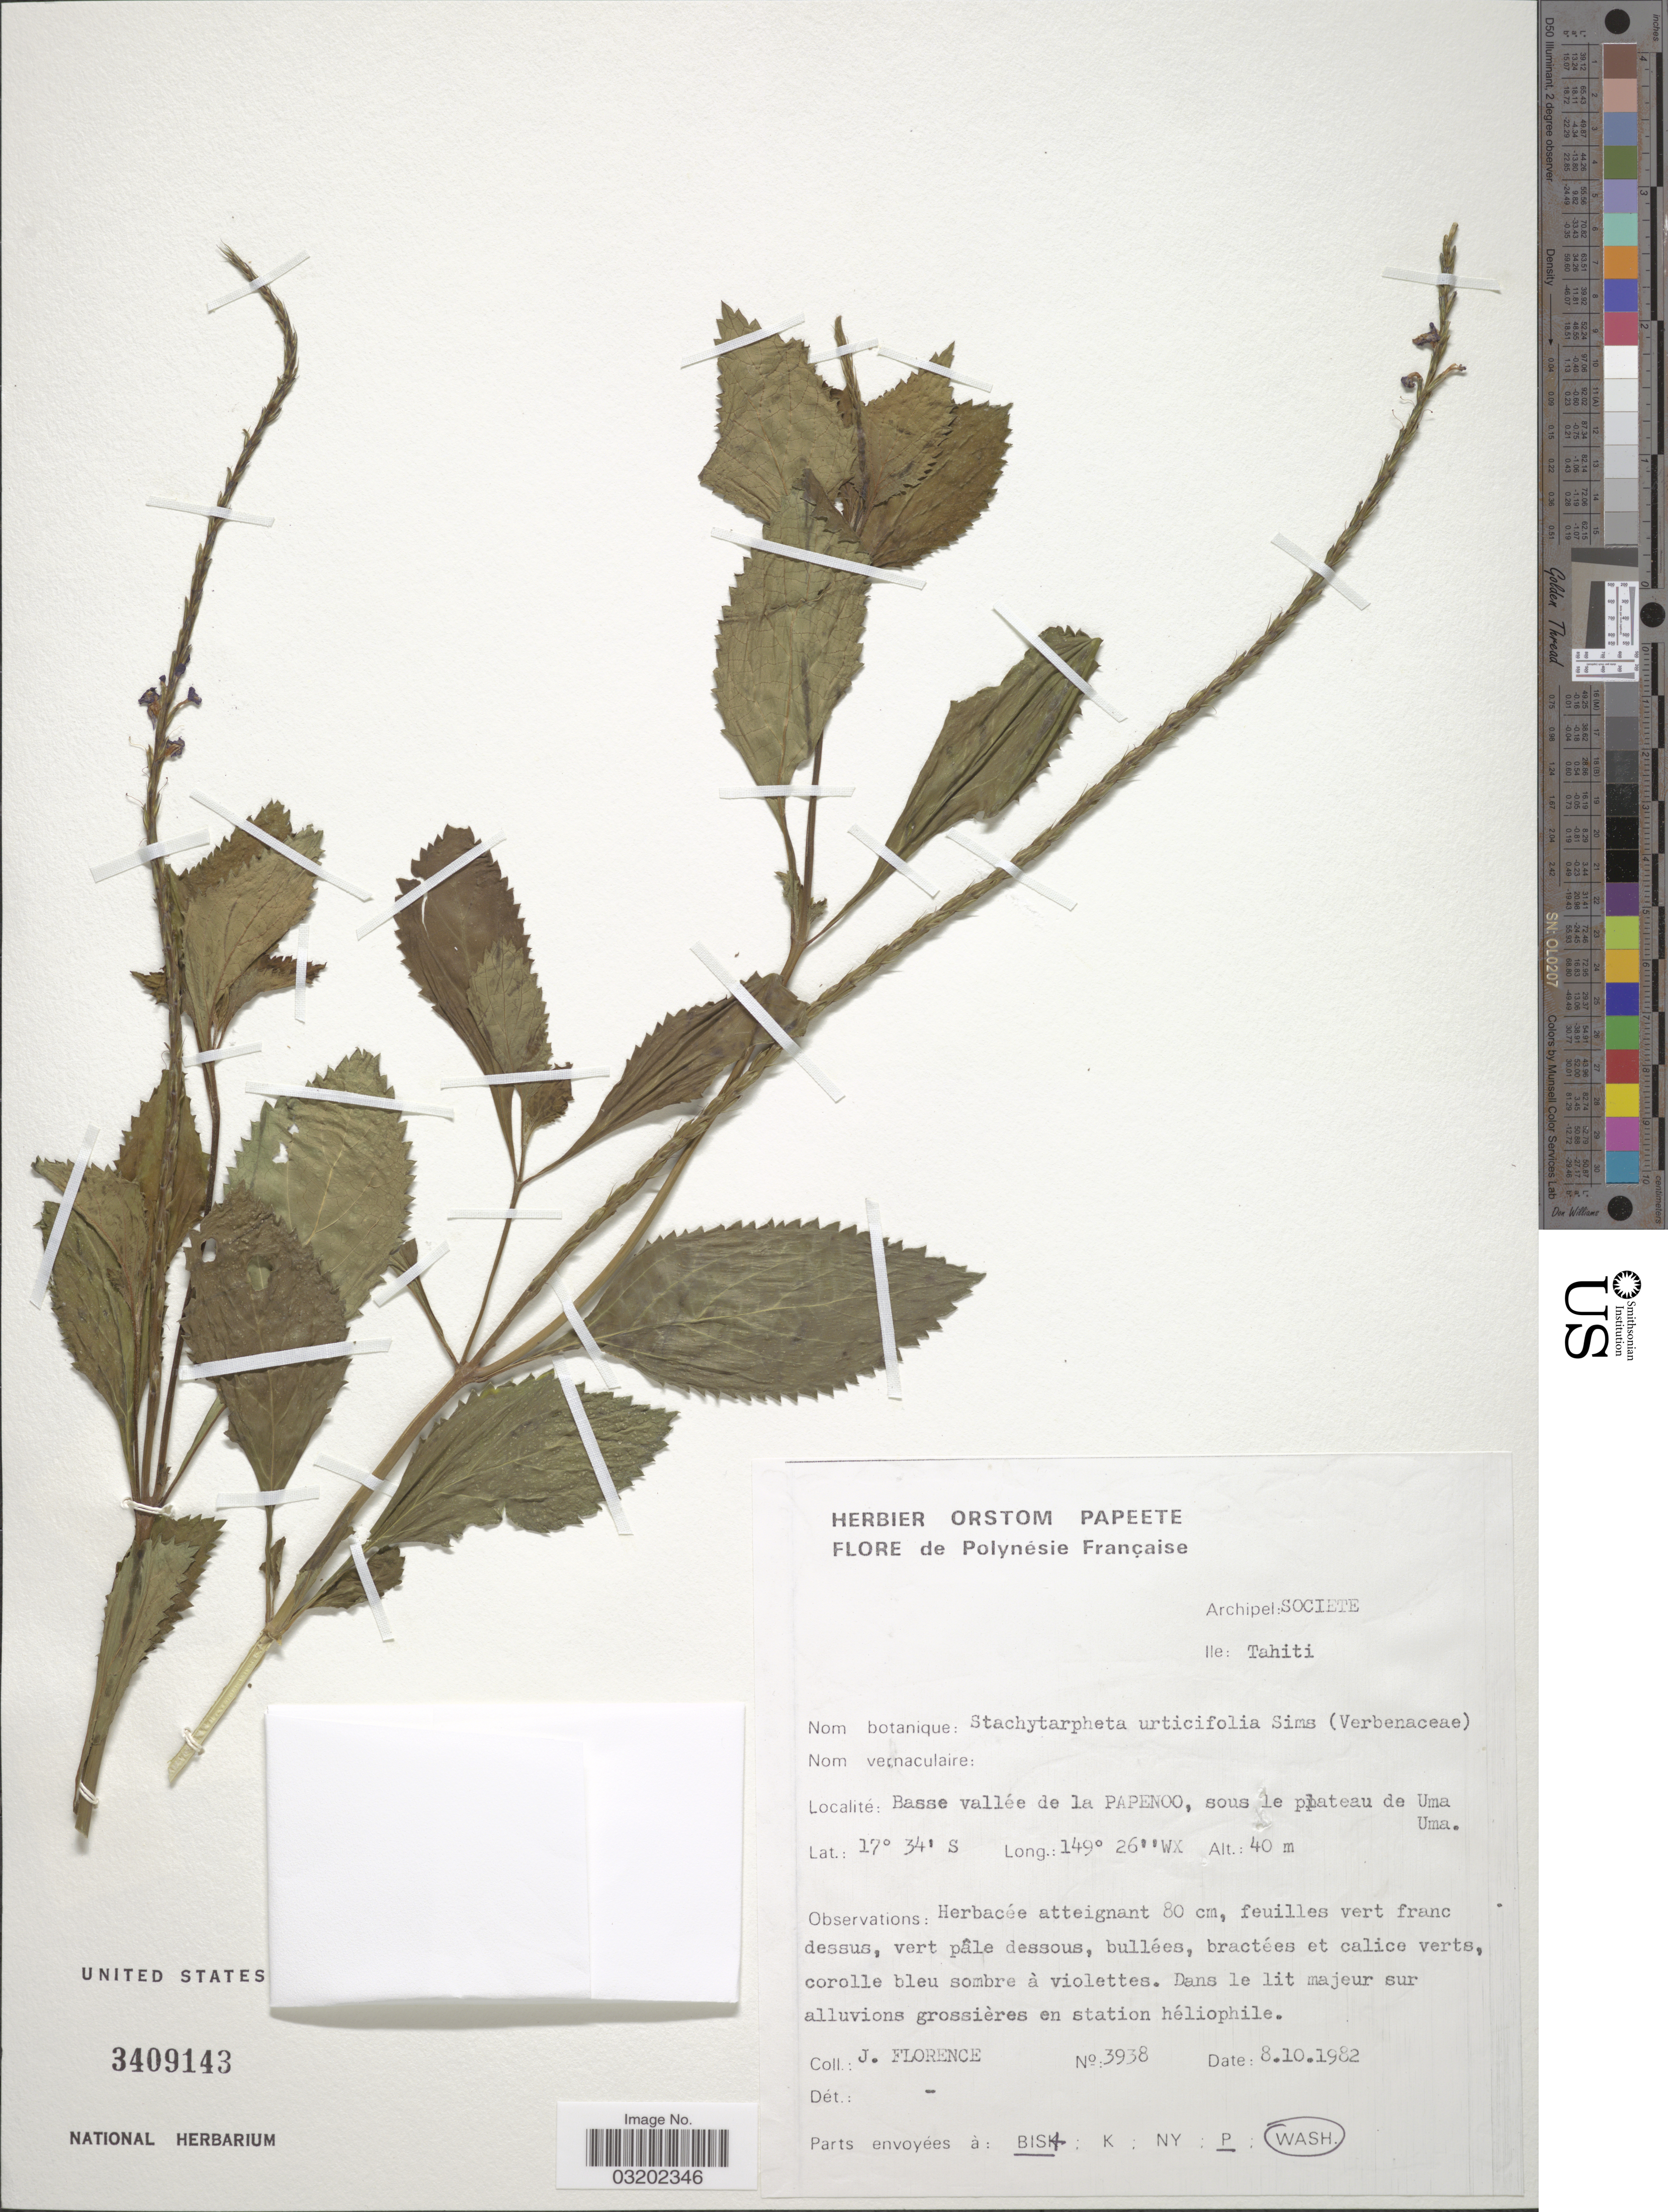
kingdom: Plantae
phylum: Tracheophyta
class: Magnoliopsida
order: Lamiales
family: Verbenaceae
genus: Stachytarpheta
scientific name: Stachytarpheta urticifolia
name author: Sims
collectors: J. Florence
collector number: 3938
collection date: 1982-10-08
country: French Polynesia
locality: Polynésie Française. Archipel: Societe, Ile: Tahiti. Basse vallée de la Papenoo, sous le plateau de Uma Uma.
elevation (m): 40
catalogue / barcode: US 3409143